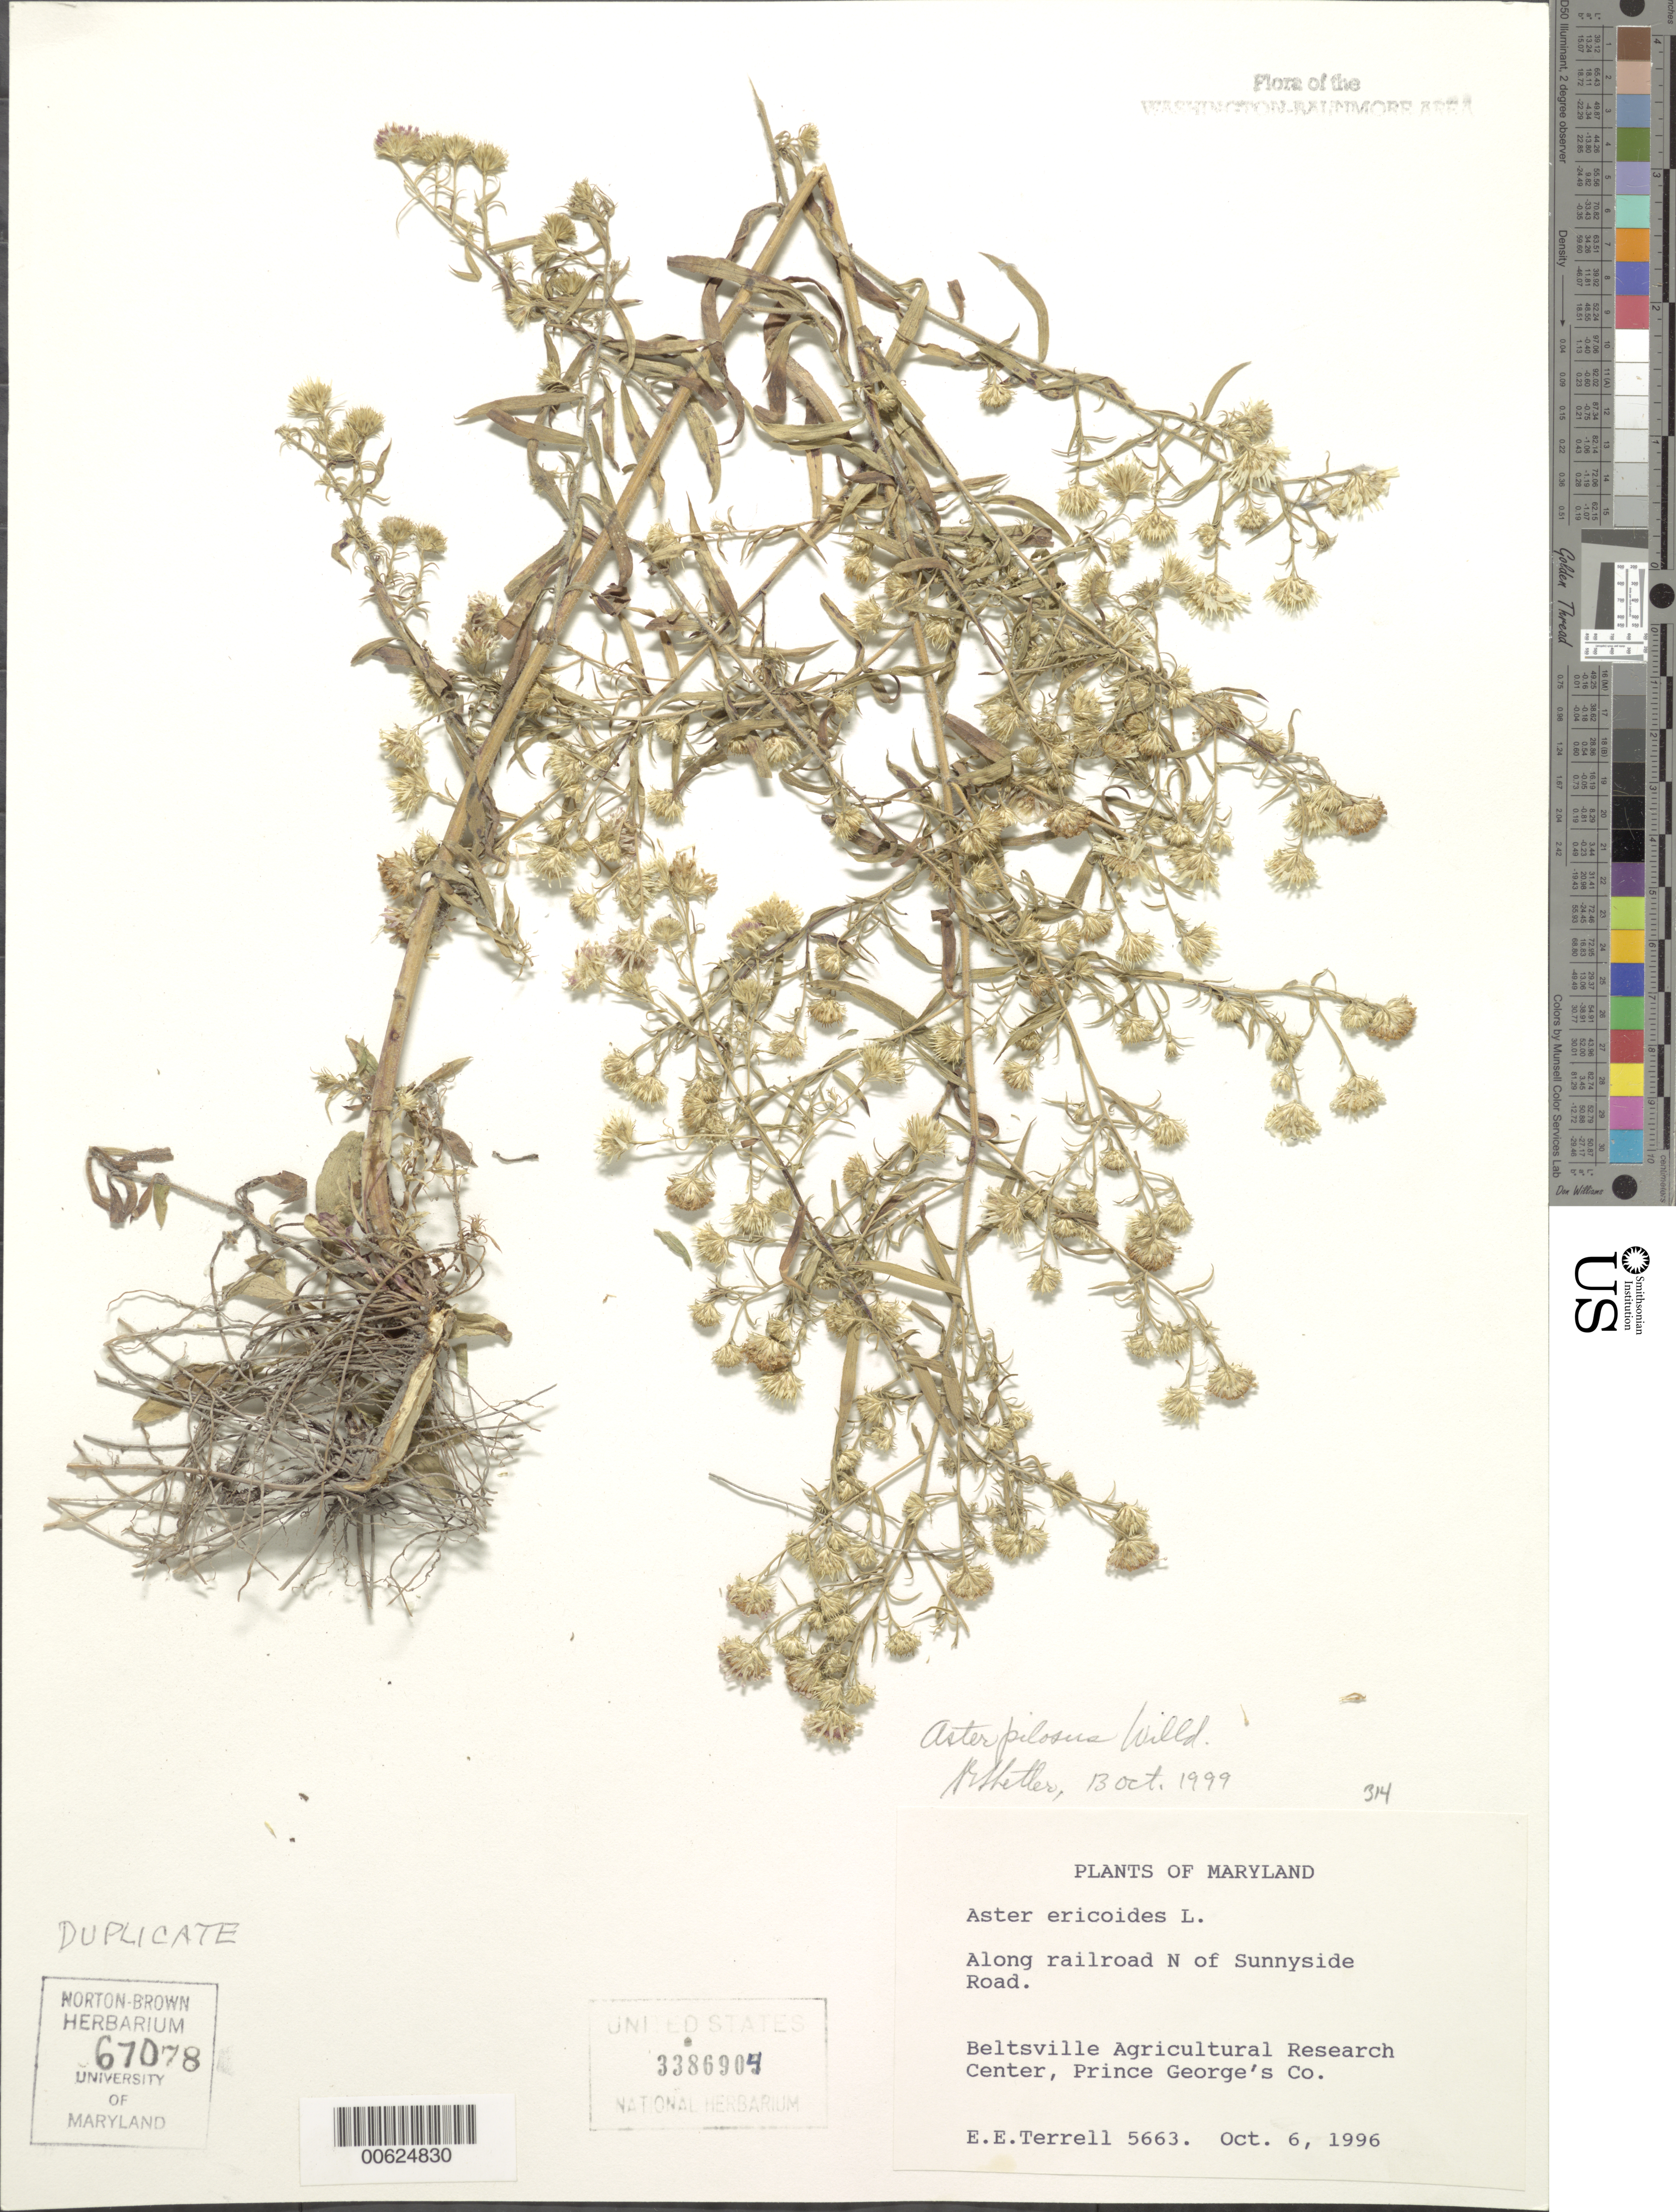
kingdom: Plantae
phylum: Tracheophyta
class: Magnoliopsida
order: Asterales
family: Asteraceae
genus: Symphyotrichum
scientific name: Symphyotrichum pilosum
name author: (Willd.) G.L. Nesom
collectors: E. E. Terrell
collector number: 5663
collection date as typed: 06 Oct 1996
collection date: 1996-10-06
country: United States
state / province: Maryland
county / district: Prince George's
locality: Beltsville Agricultural Research Center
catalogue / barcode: US 3386904